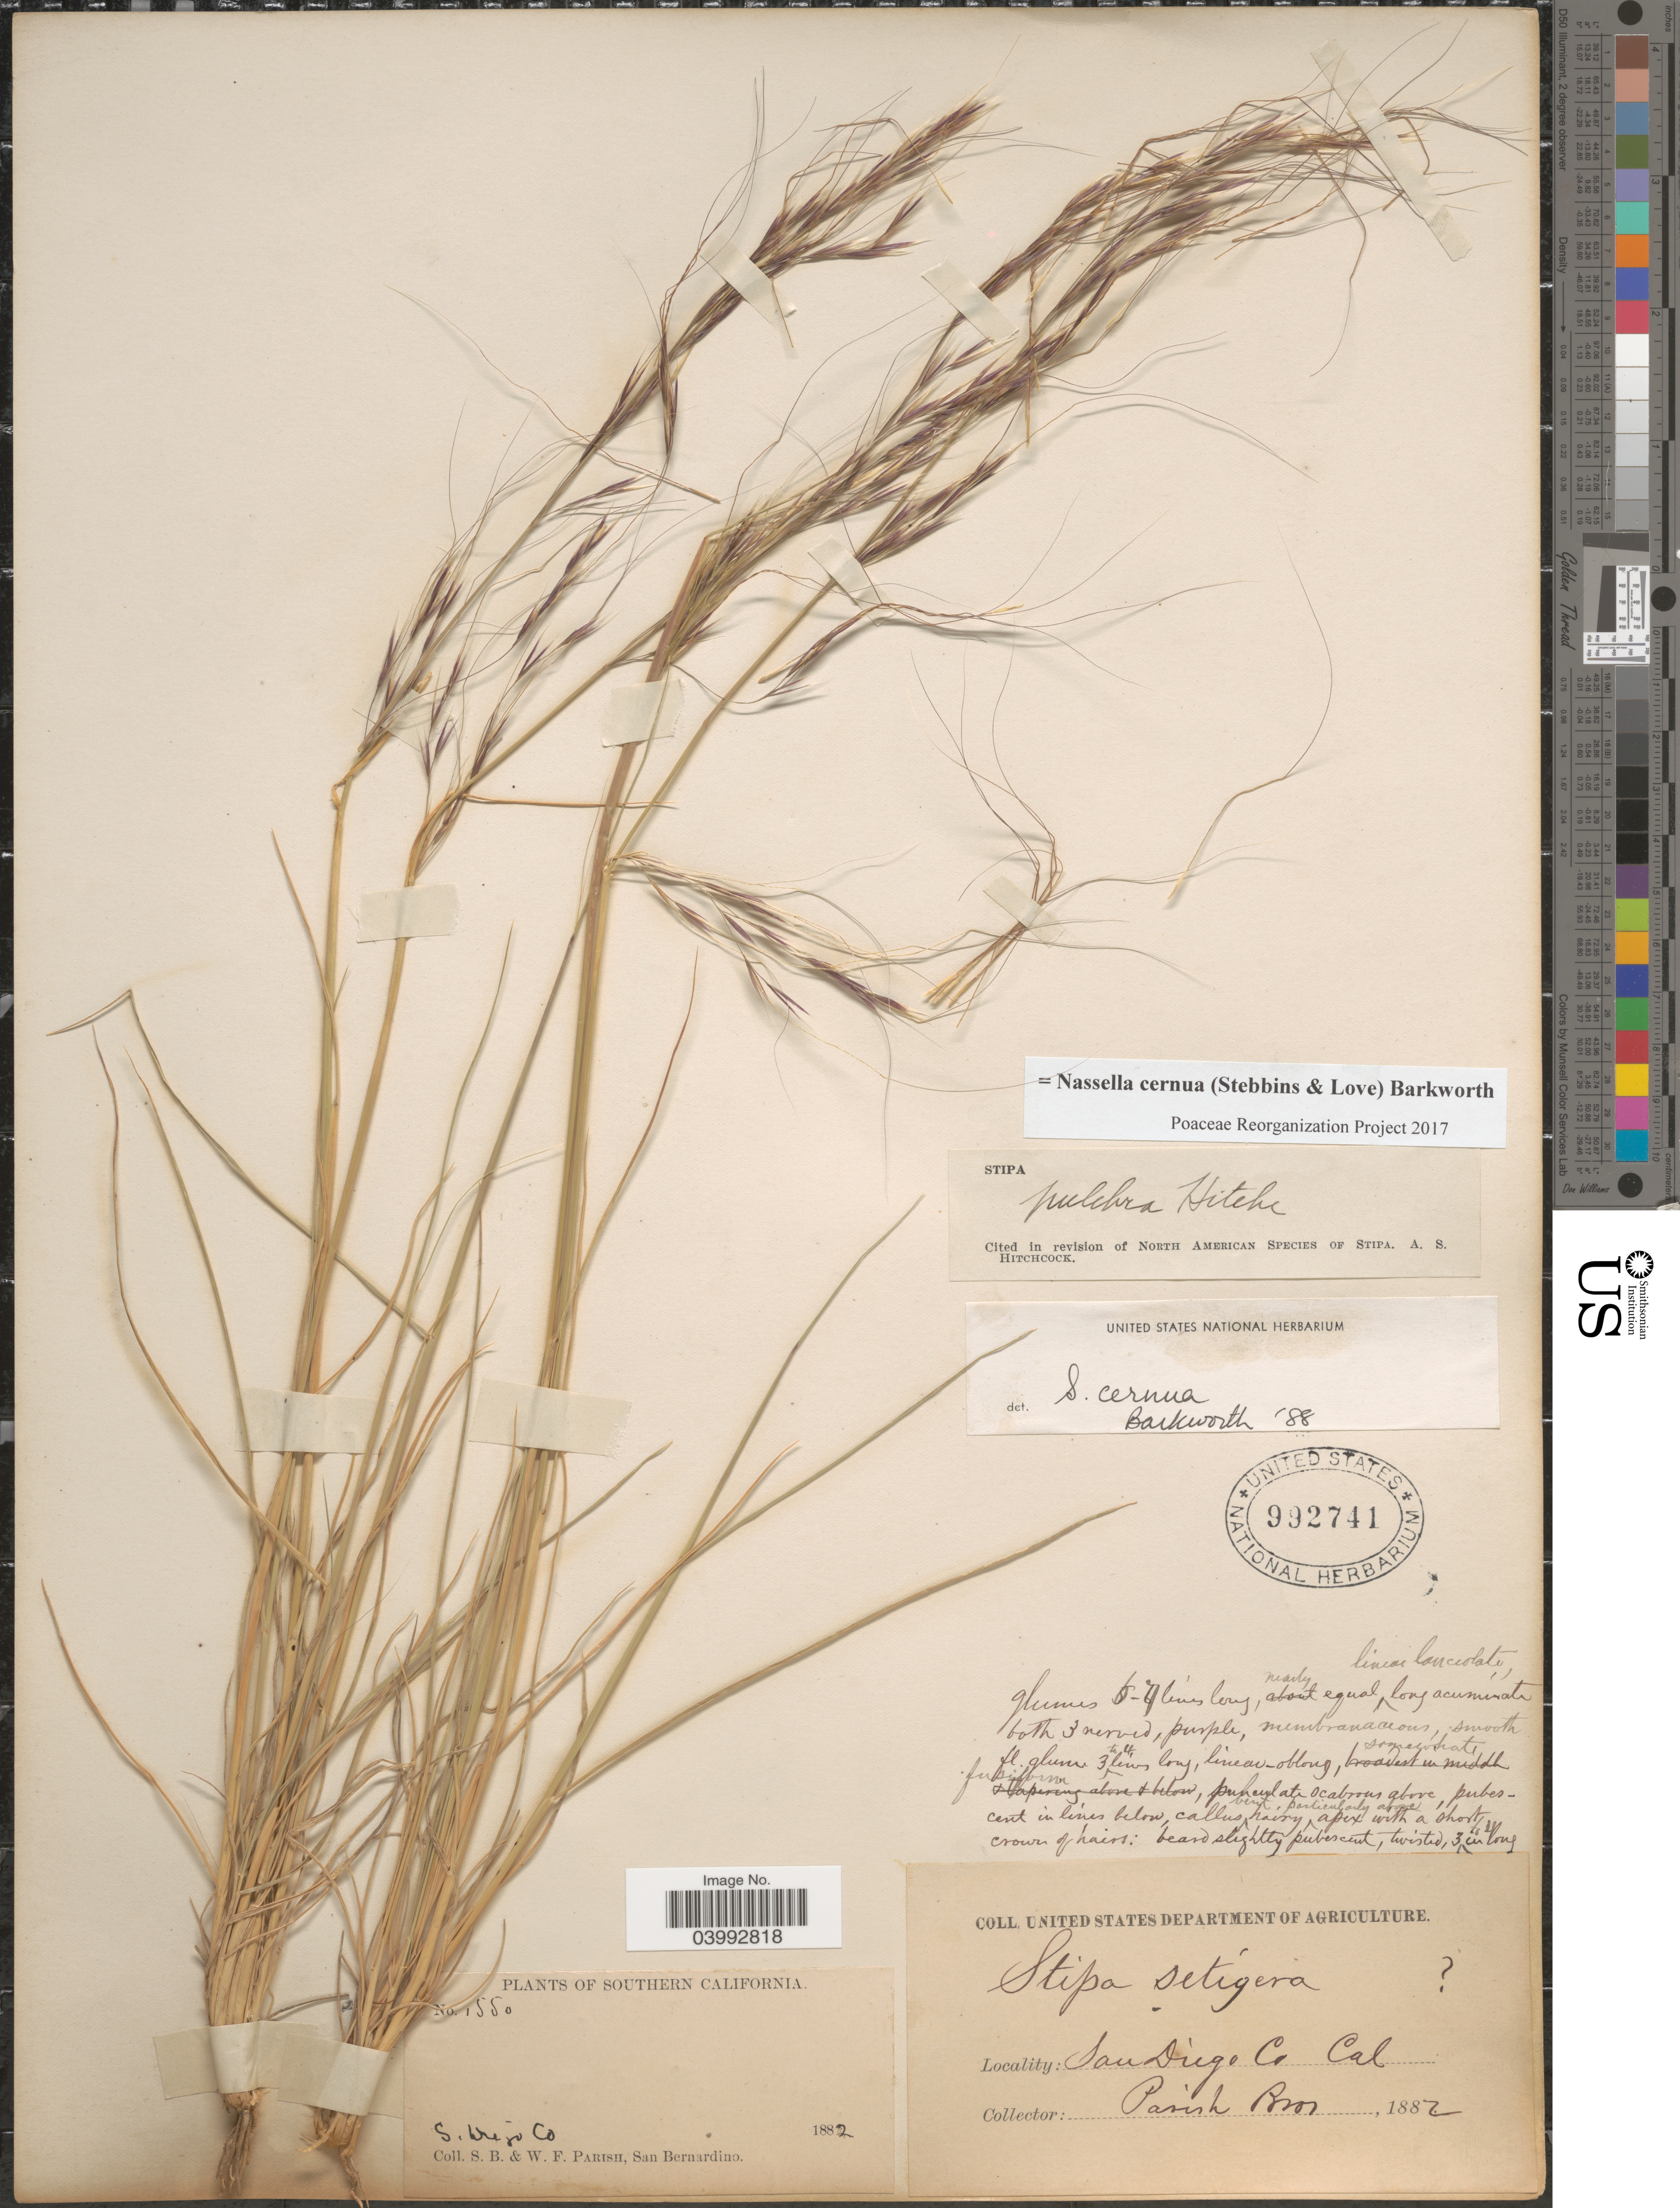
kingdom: Plantae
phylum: Tracheophyta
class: Liliopsida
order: Poales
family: Poaceae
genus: Nassella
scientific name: Nassella cernua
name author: (Stebbins & Love) Barkworth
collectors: S. B. Parish & W. F. Parish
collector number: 1880*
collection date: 1882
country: United States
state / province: California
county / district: San Diego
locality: Southern California. San Diego Co.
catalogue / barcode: US 992741